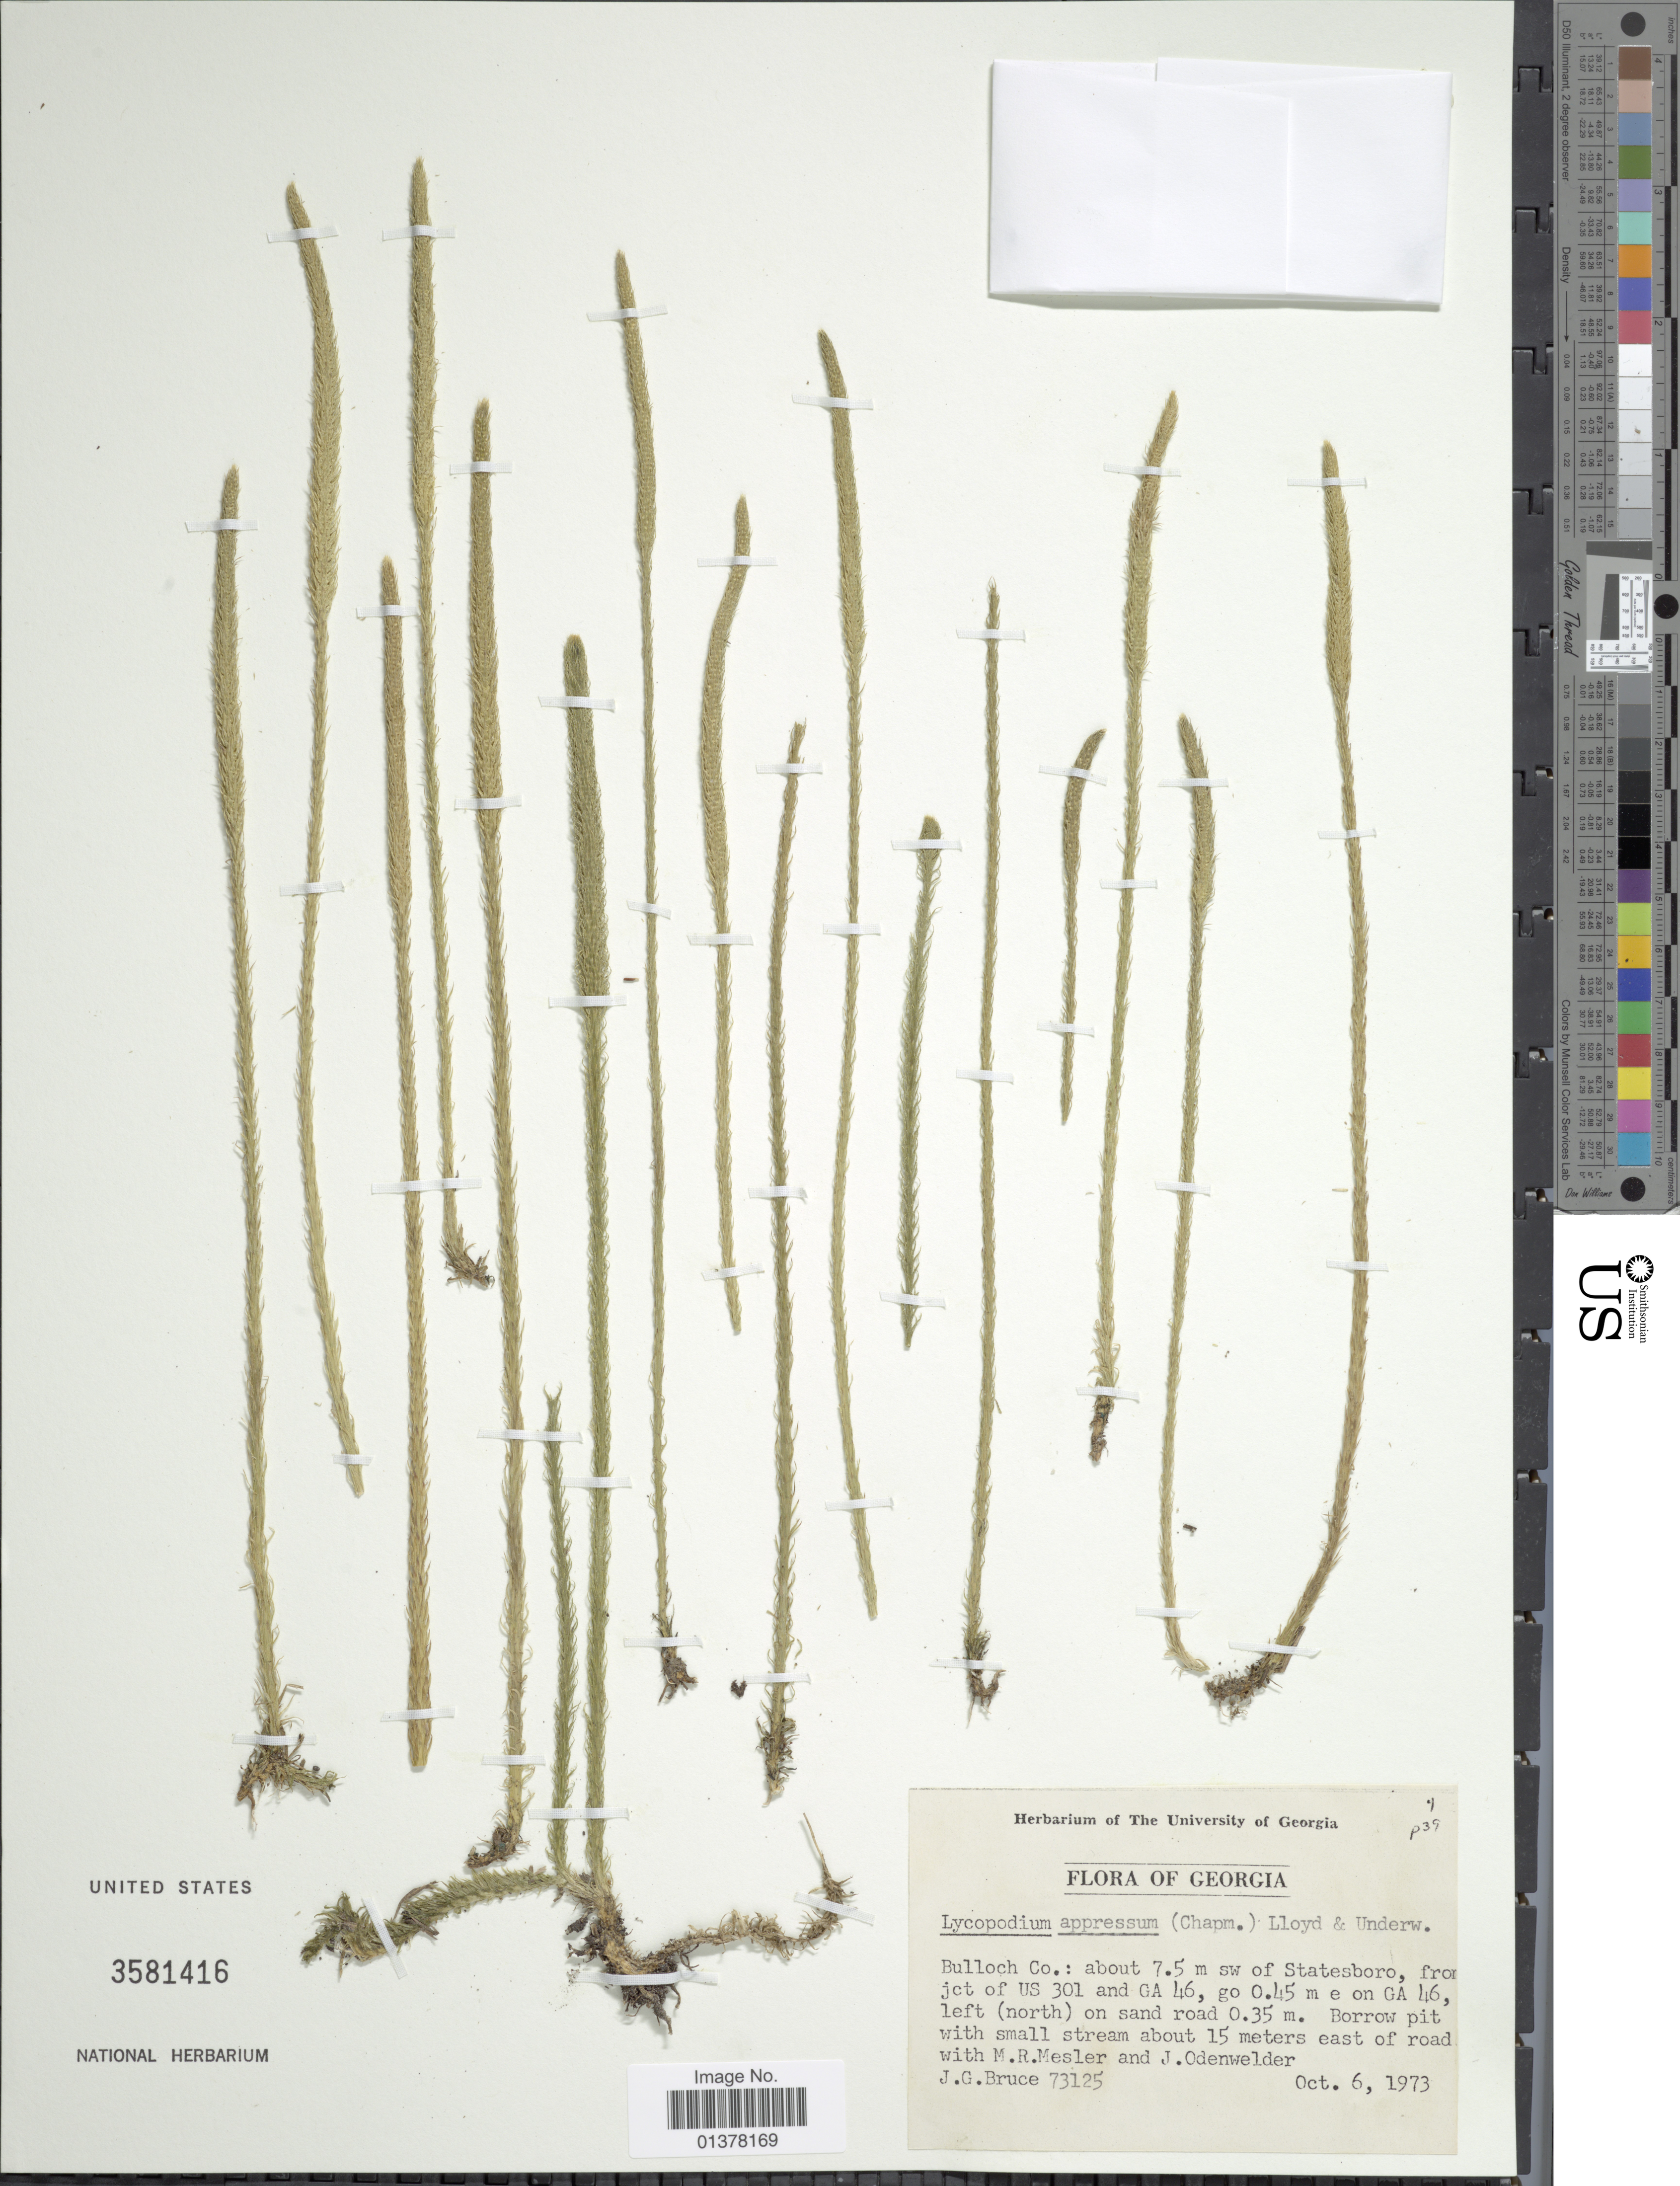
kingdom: Plantae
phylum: Tracheophyta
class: Lycopodiopsida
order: Lycopodiales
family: Lycopodiaceae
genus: Lycopodiella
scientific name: Lycopodiella appressa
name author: (Chapm.) Cranfill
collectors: J. Bruce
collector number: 73125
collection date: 1973-10-06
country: United States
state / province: Georgia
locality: Bulloch Co.: about 7.5 sw of Statesboro, from jct of US 301 and GA 46, go 0.45 m e on GA 46, left (north) on sand road 0.35, borrow pit with small stream about 15 meters east of road with Mesler, M.R. and Oldenwelder, J.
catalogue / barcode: US 3581416